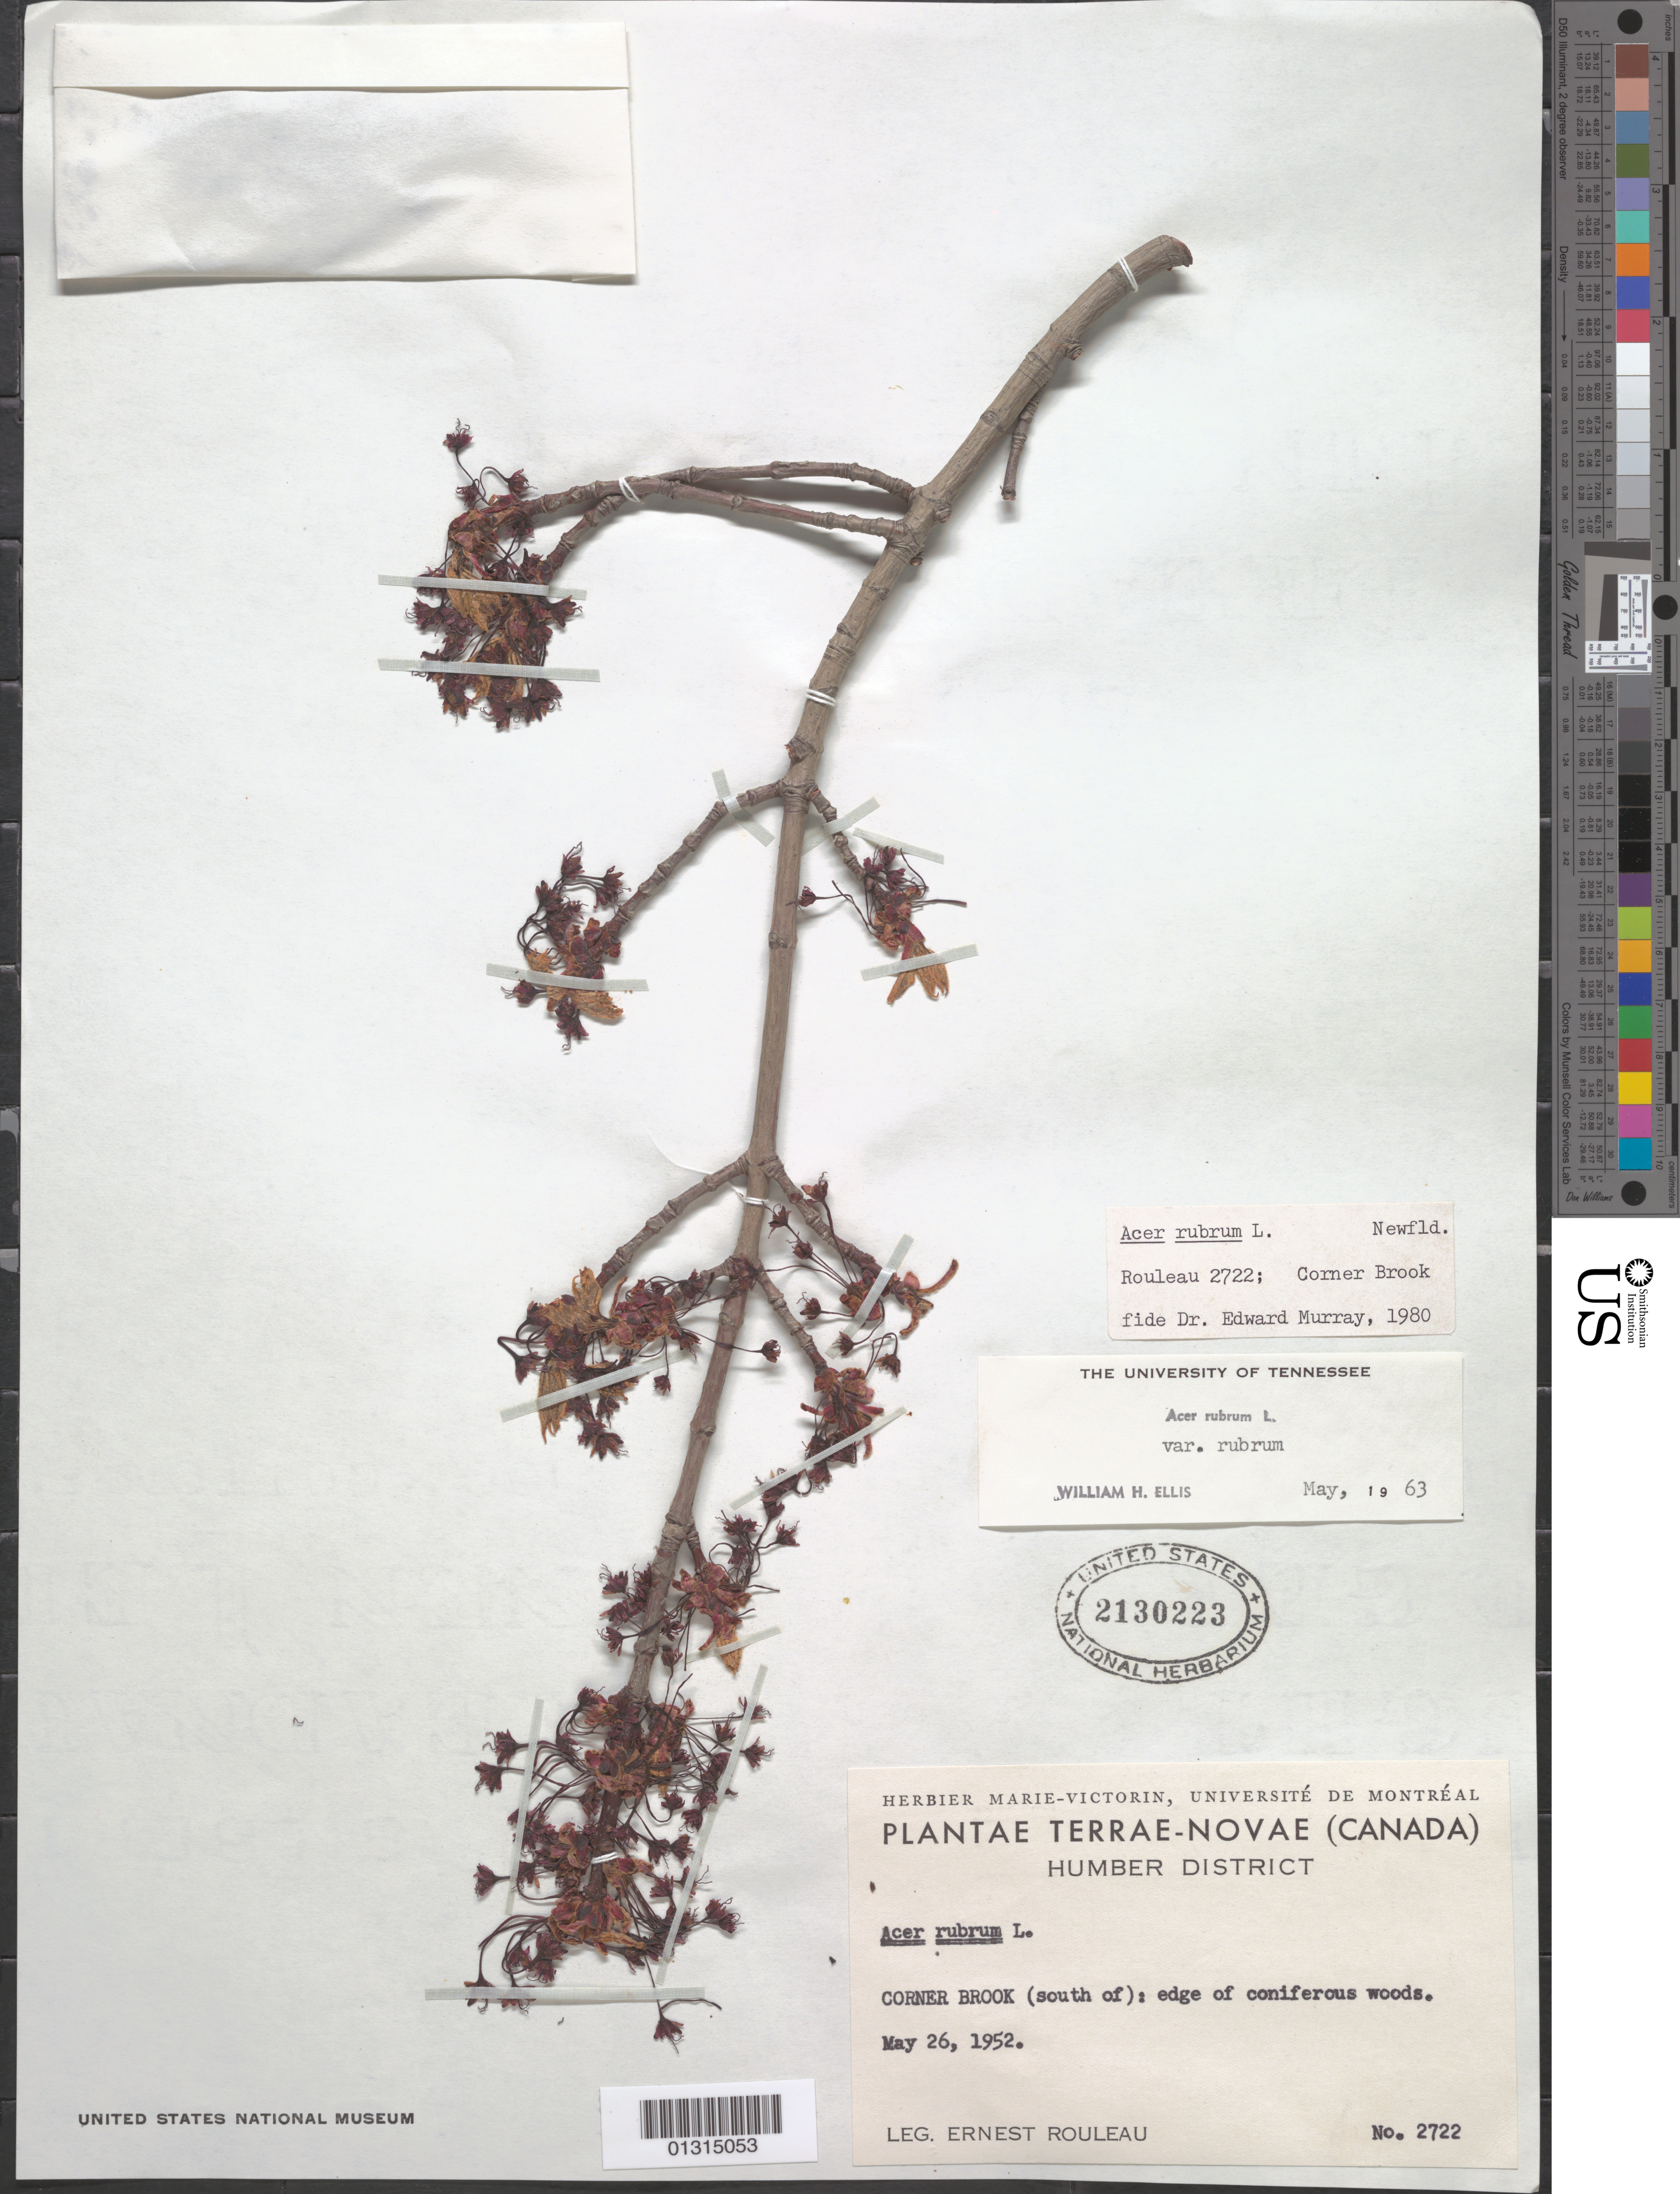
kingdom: Plantae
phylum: Tracheophyta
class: Magnoliopsida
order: Sapindales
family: Sapindaceae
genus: Acer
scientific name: Acer rubrum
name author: L.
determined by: Ellis, W. H.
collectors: E. Rouleau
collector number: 2722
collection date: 1952-05-26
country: Canada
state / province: Newfoundland and Labrador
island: Newfoundland Island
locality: Humber District, S of Corner Brook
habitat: Edge of coniferous woods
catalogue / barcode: US 2130223